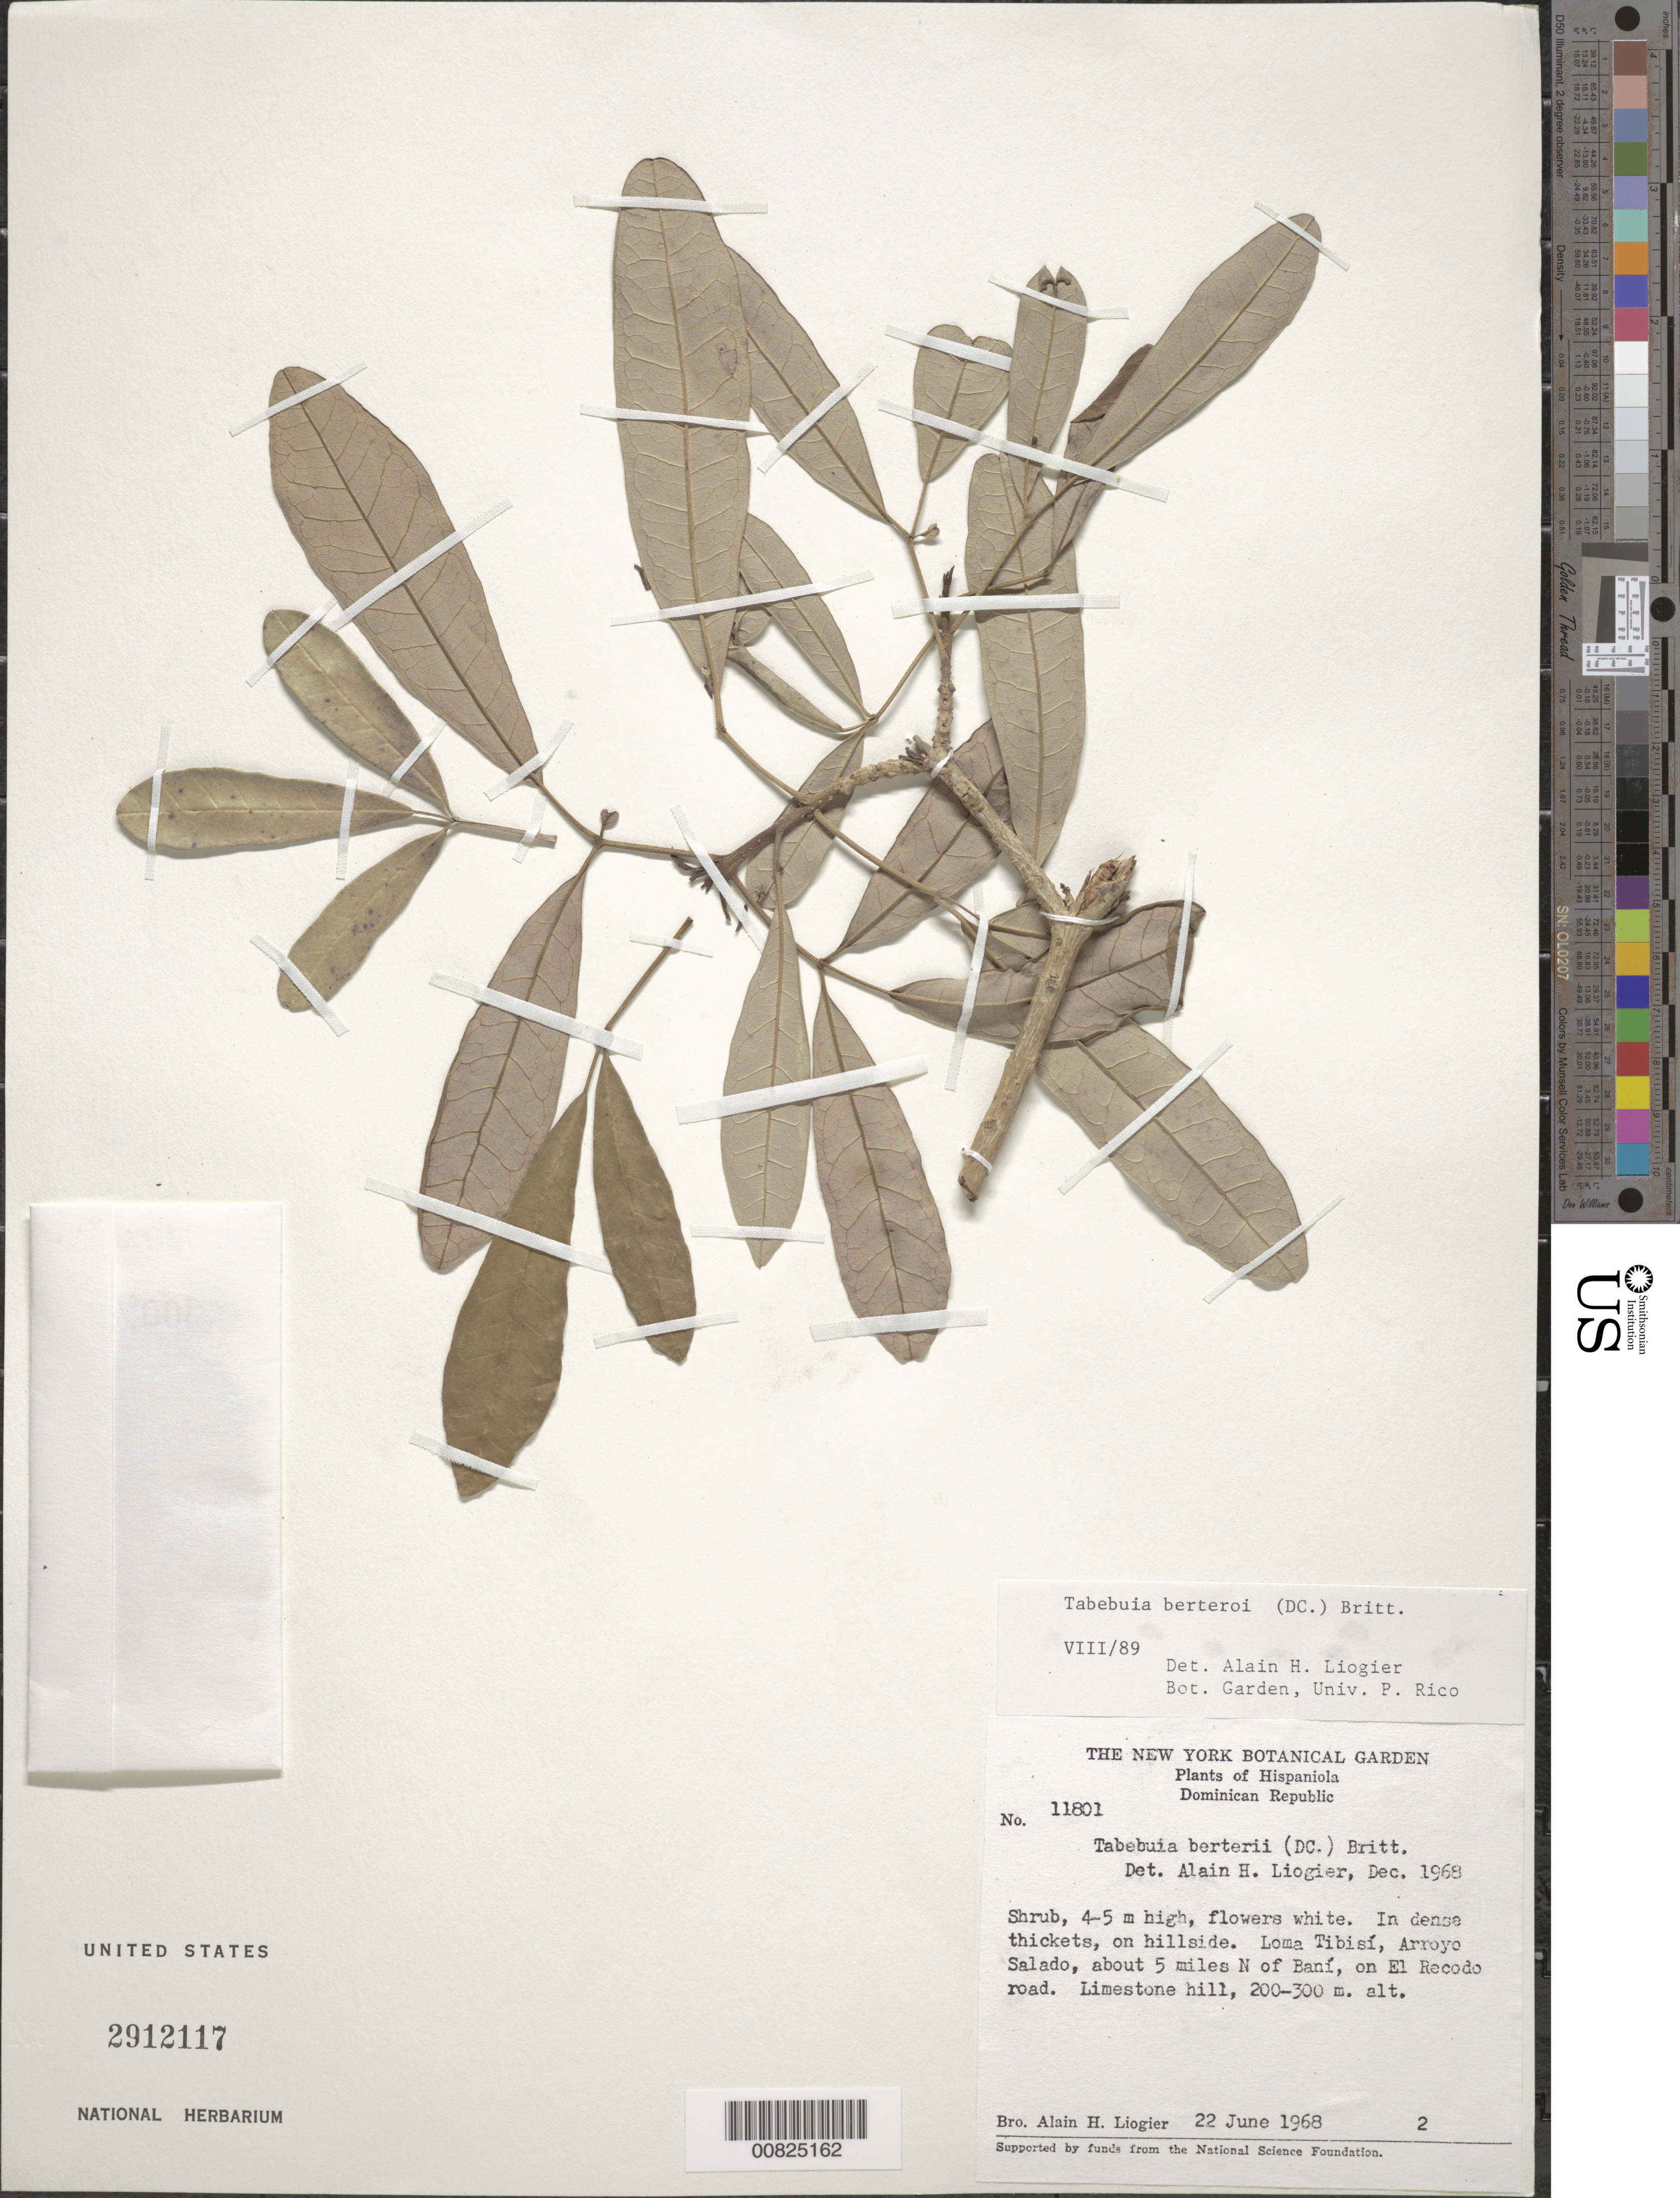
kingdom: Plantae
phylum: Tracheophyta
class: Magnoliopsida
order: Lamiales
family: Bignoniaceae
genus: Tabebuia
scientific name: Tabebuia berteroi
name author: (DC.) Britton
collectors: A. H. Liogier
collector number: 11801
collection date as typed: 22 Jun 1968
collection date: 1968-06-22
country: Dominican Republic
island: Hispaniola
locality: Loma Tibisí, Arroyo Salado, about 5 miles N of Baní, on El Roecodo Road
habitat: In dense thickets on limestone hillside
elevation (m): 200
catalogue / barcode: US 2912117